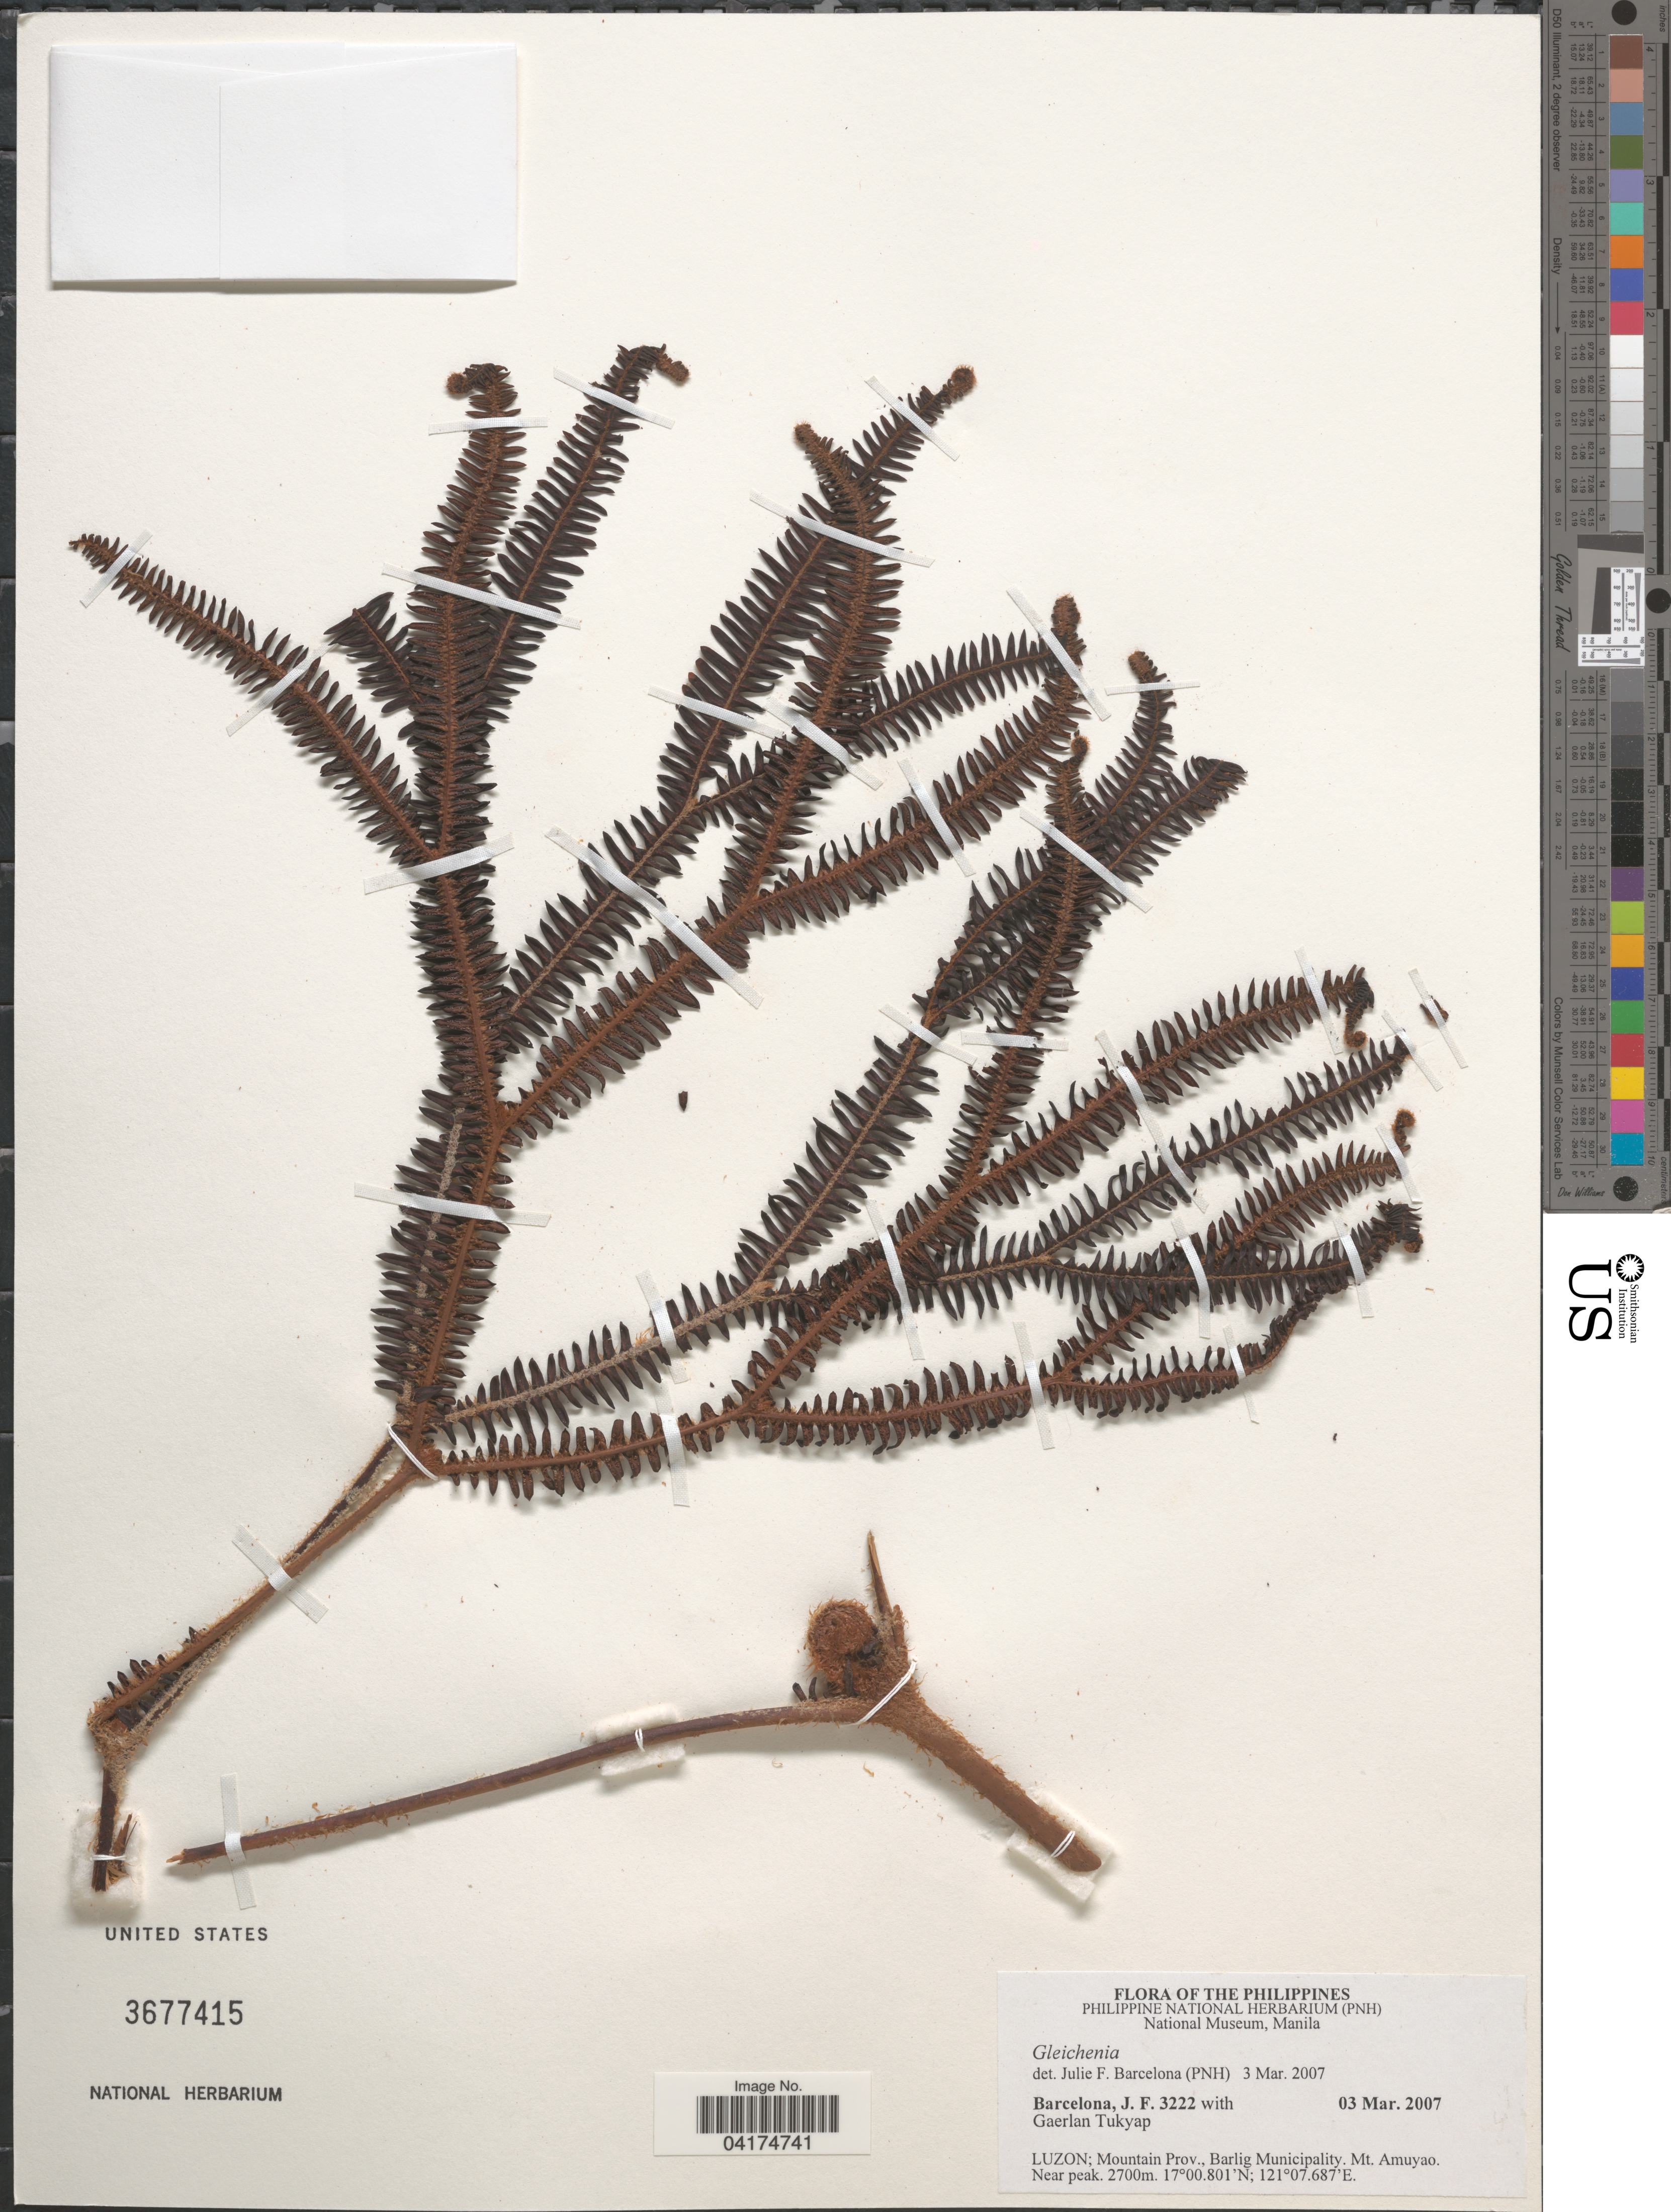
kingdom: Plantae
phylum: Tracheophyta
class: Polypodiopsida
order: Gleicheniales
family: Gleicheniaceae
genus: Gleichenia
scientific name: Gleichenia sp.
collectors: J. F. Barcelona & G. Tukyap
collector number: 3222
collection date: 2007-03-03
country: Philippines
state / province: Cordillera (Administrative Region)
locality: Luzon; Mountain Prov., Barlig Municipality. Mt. Amuyao.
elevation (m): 2700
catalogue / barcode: US 3677415